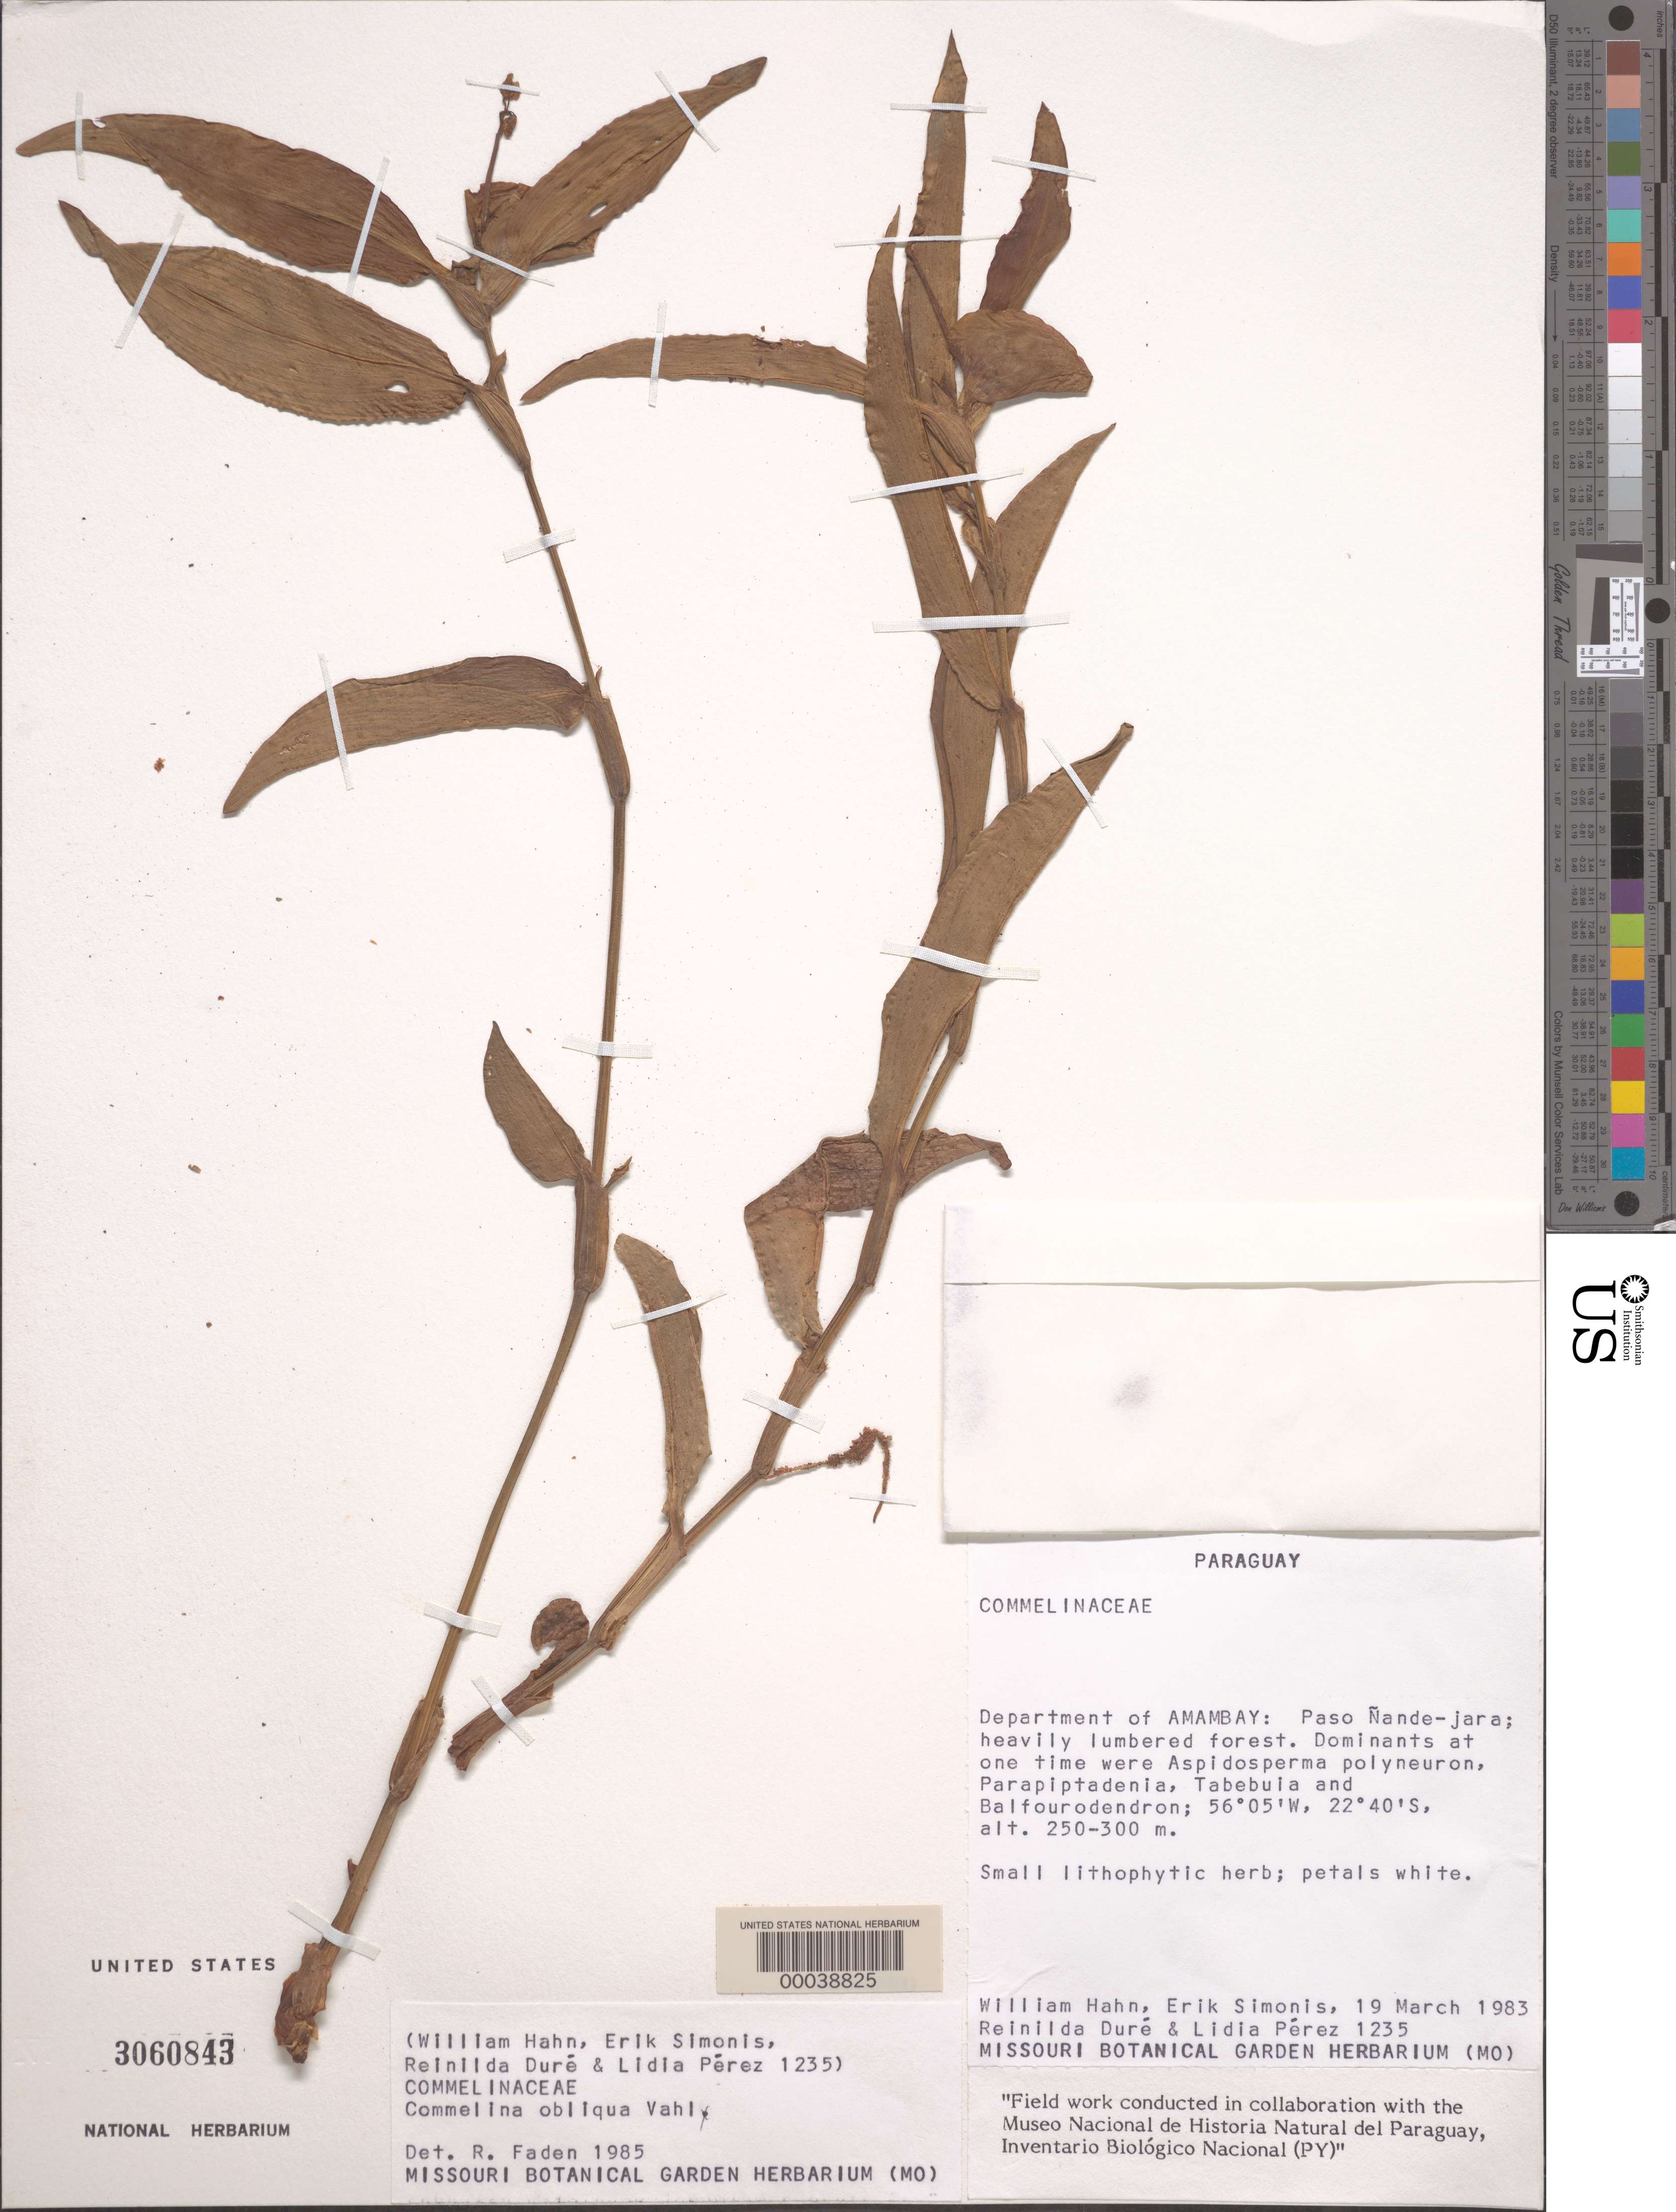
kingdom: Plantae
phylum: Tracheophyta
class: Liliopsida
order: Commelinales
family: Commelinaceae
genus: Commelina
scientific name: Commelina obliqua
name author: Vahl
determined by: Faden, Robert B., (US), Smithsonian Institution - National Museum of Natural History (UNITED STATES)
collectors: W. Hahn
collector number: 1235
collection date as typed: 19 Mar 1983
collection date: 1983-03-19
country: Paraguay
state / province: Amambay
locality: Paso nande-jara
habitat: Heavily lumbered forest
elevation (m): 250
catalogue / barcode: US 3060843